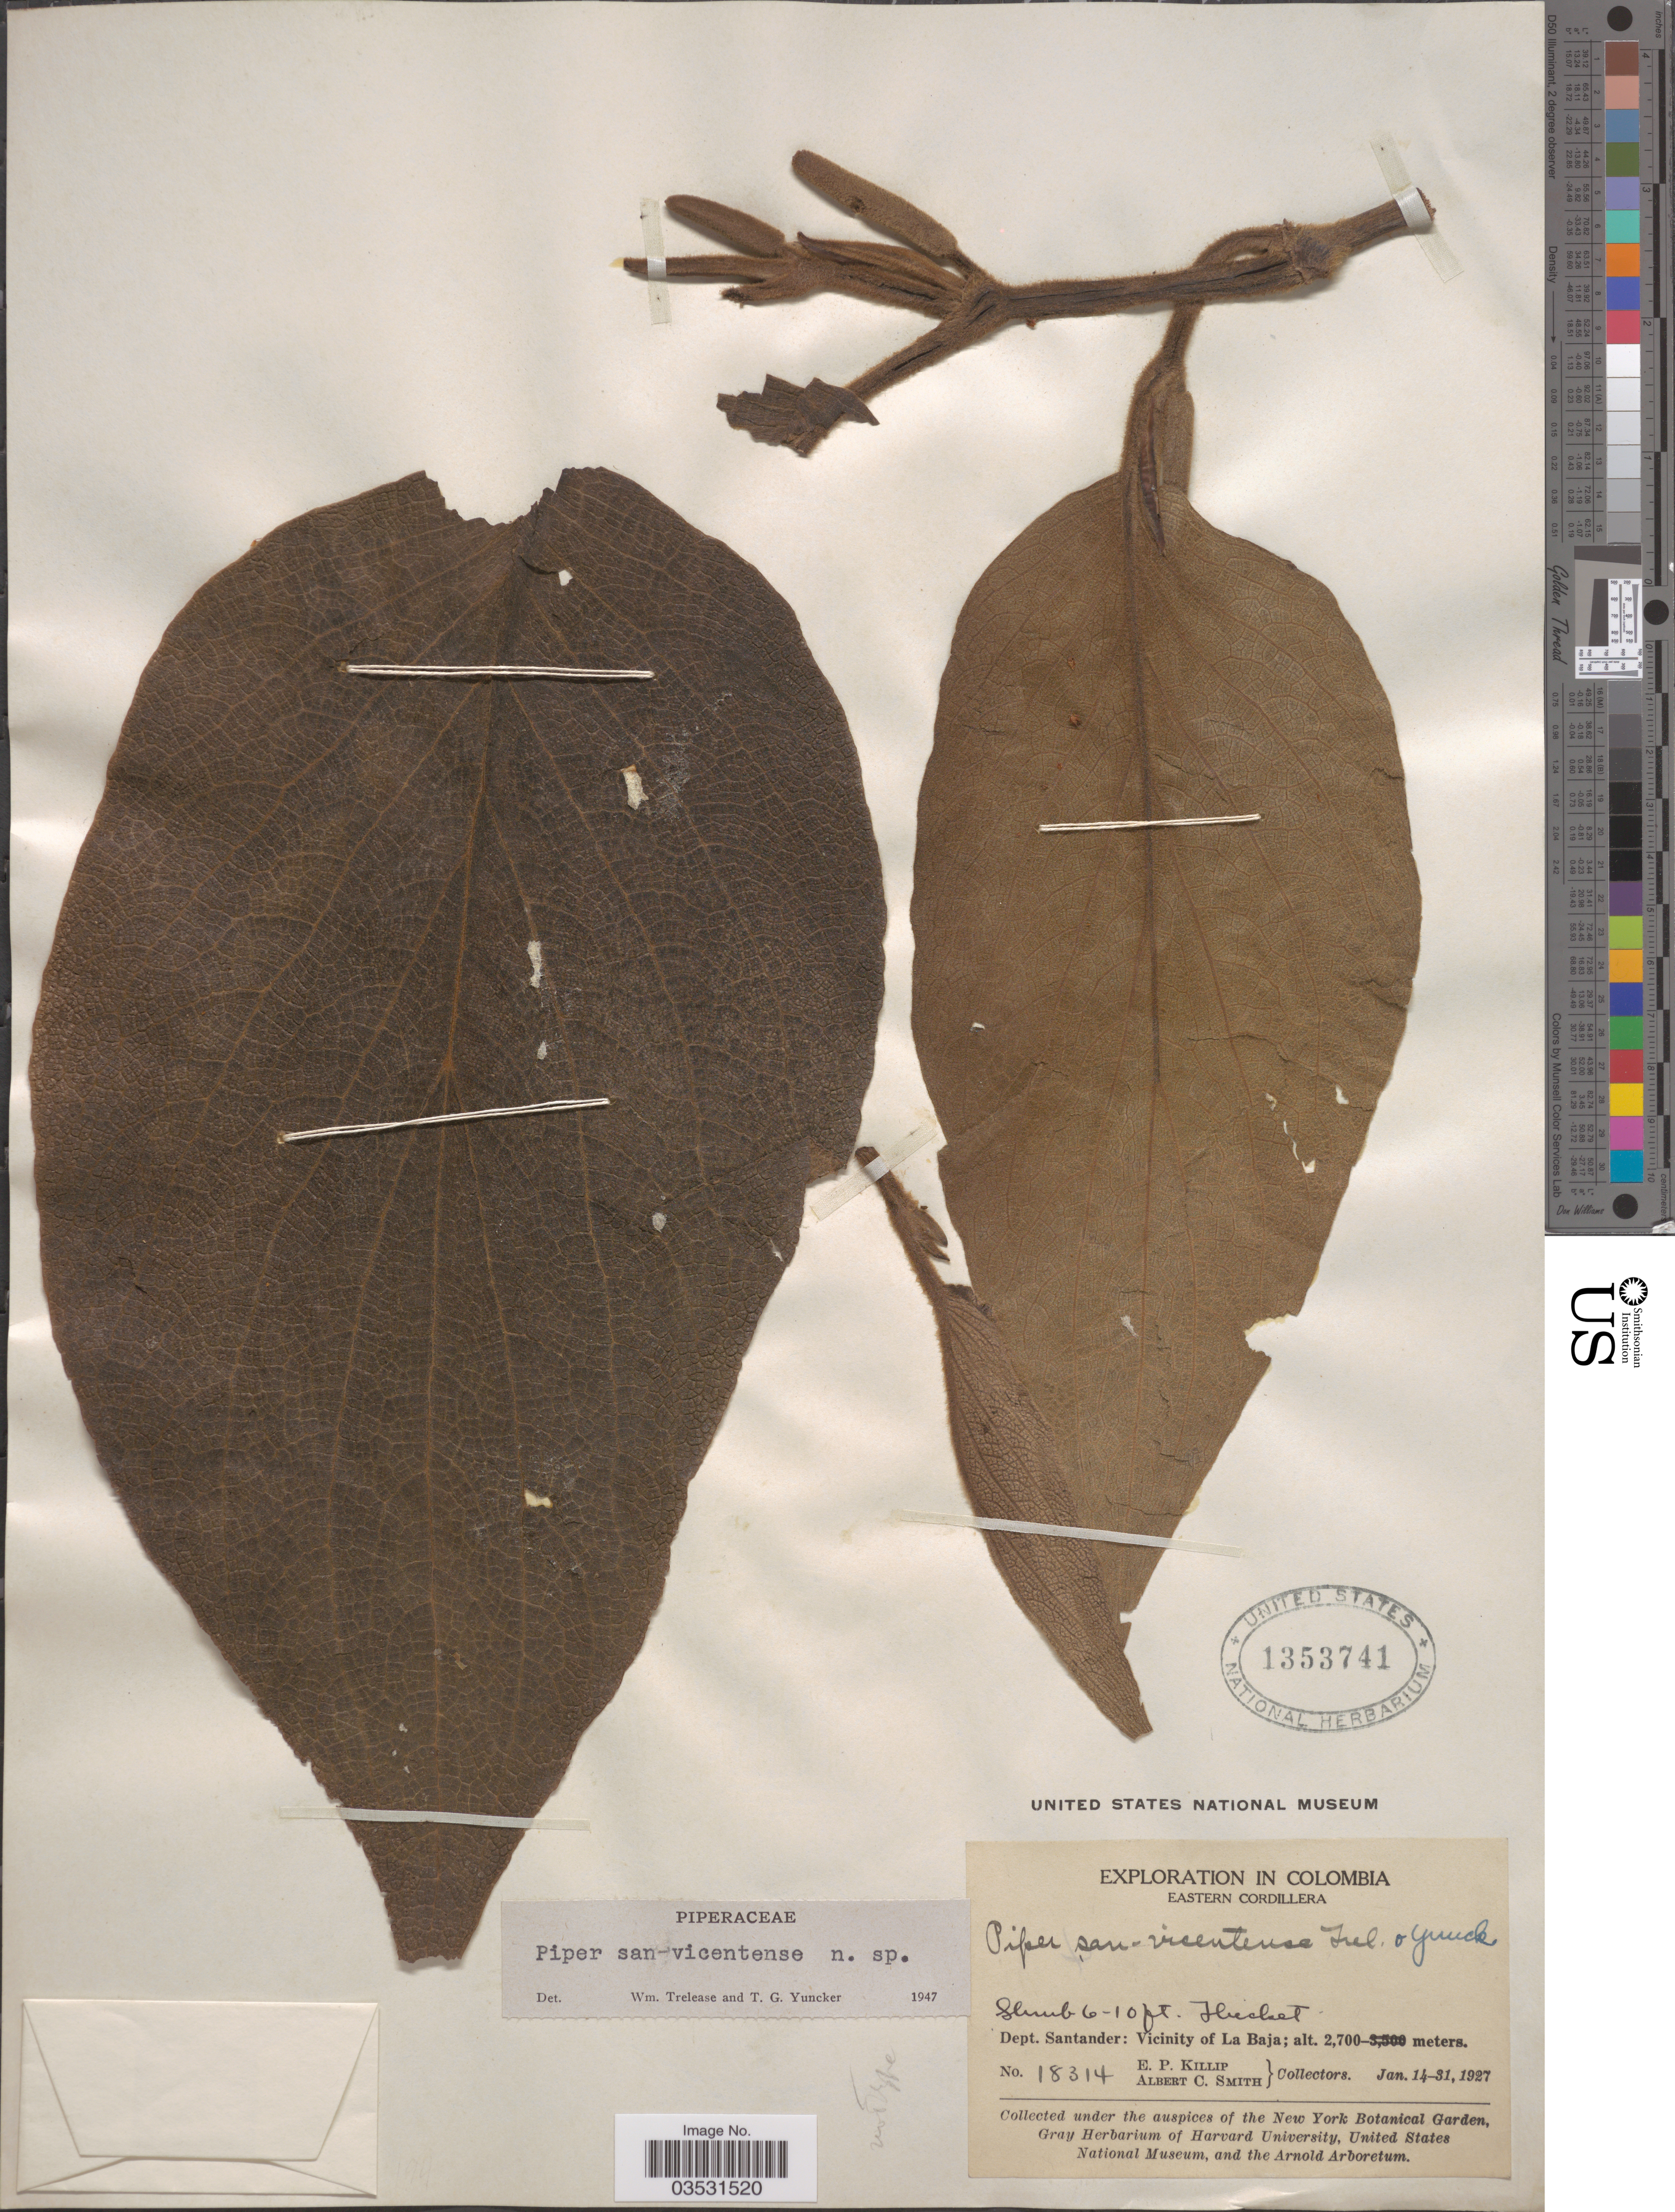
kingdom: Plantae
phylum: Tracheophyta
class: Magnoliopsida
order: Piperales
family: Piperaceae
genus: Piper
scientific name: Piper san-vicentense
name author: Trel. & Yunck.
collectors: E. P. Killip & A. C. Smith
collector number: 18314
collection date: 1927-01-14/1927-01-31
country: Colombia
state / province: Santander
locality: Eastern Cordillera. Dept. Santander: Vicinity of La Baja.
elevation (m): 2700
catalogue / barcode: US 1353741